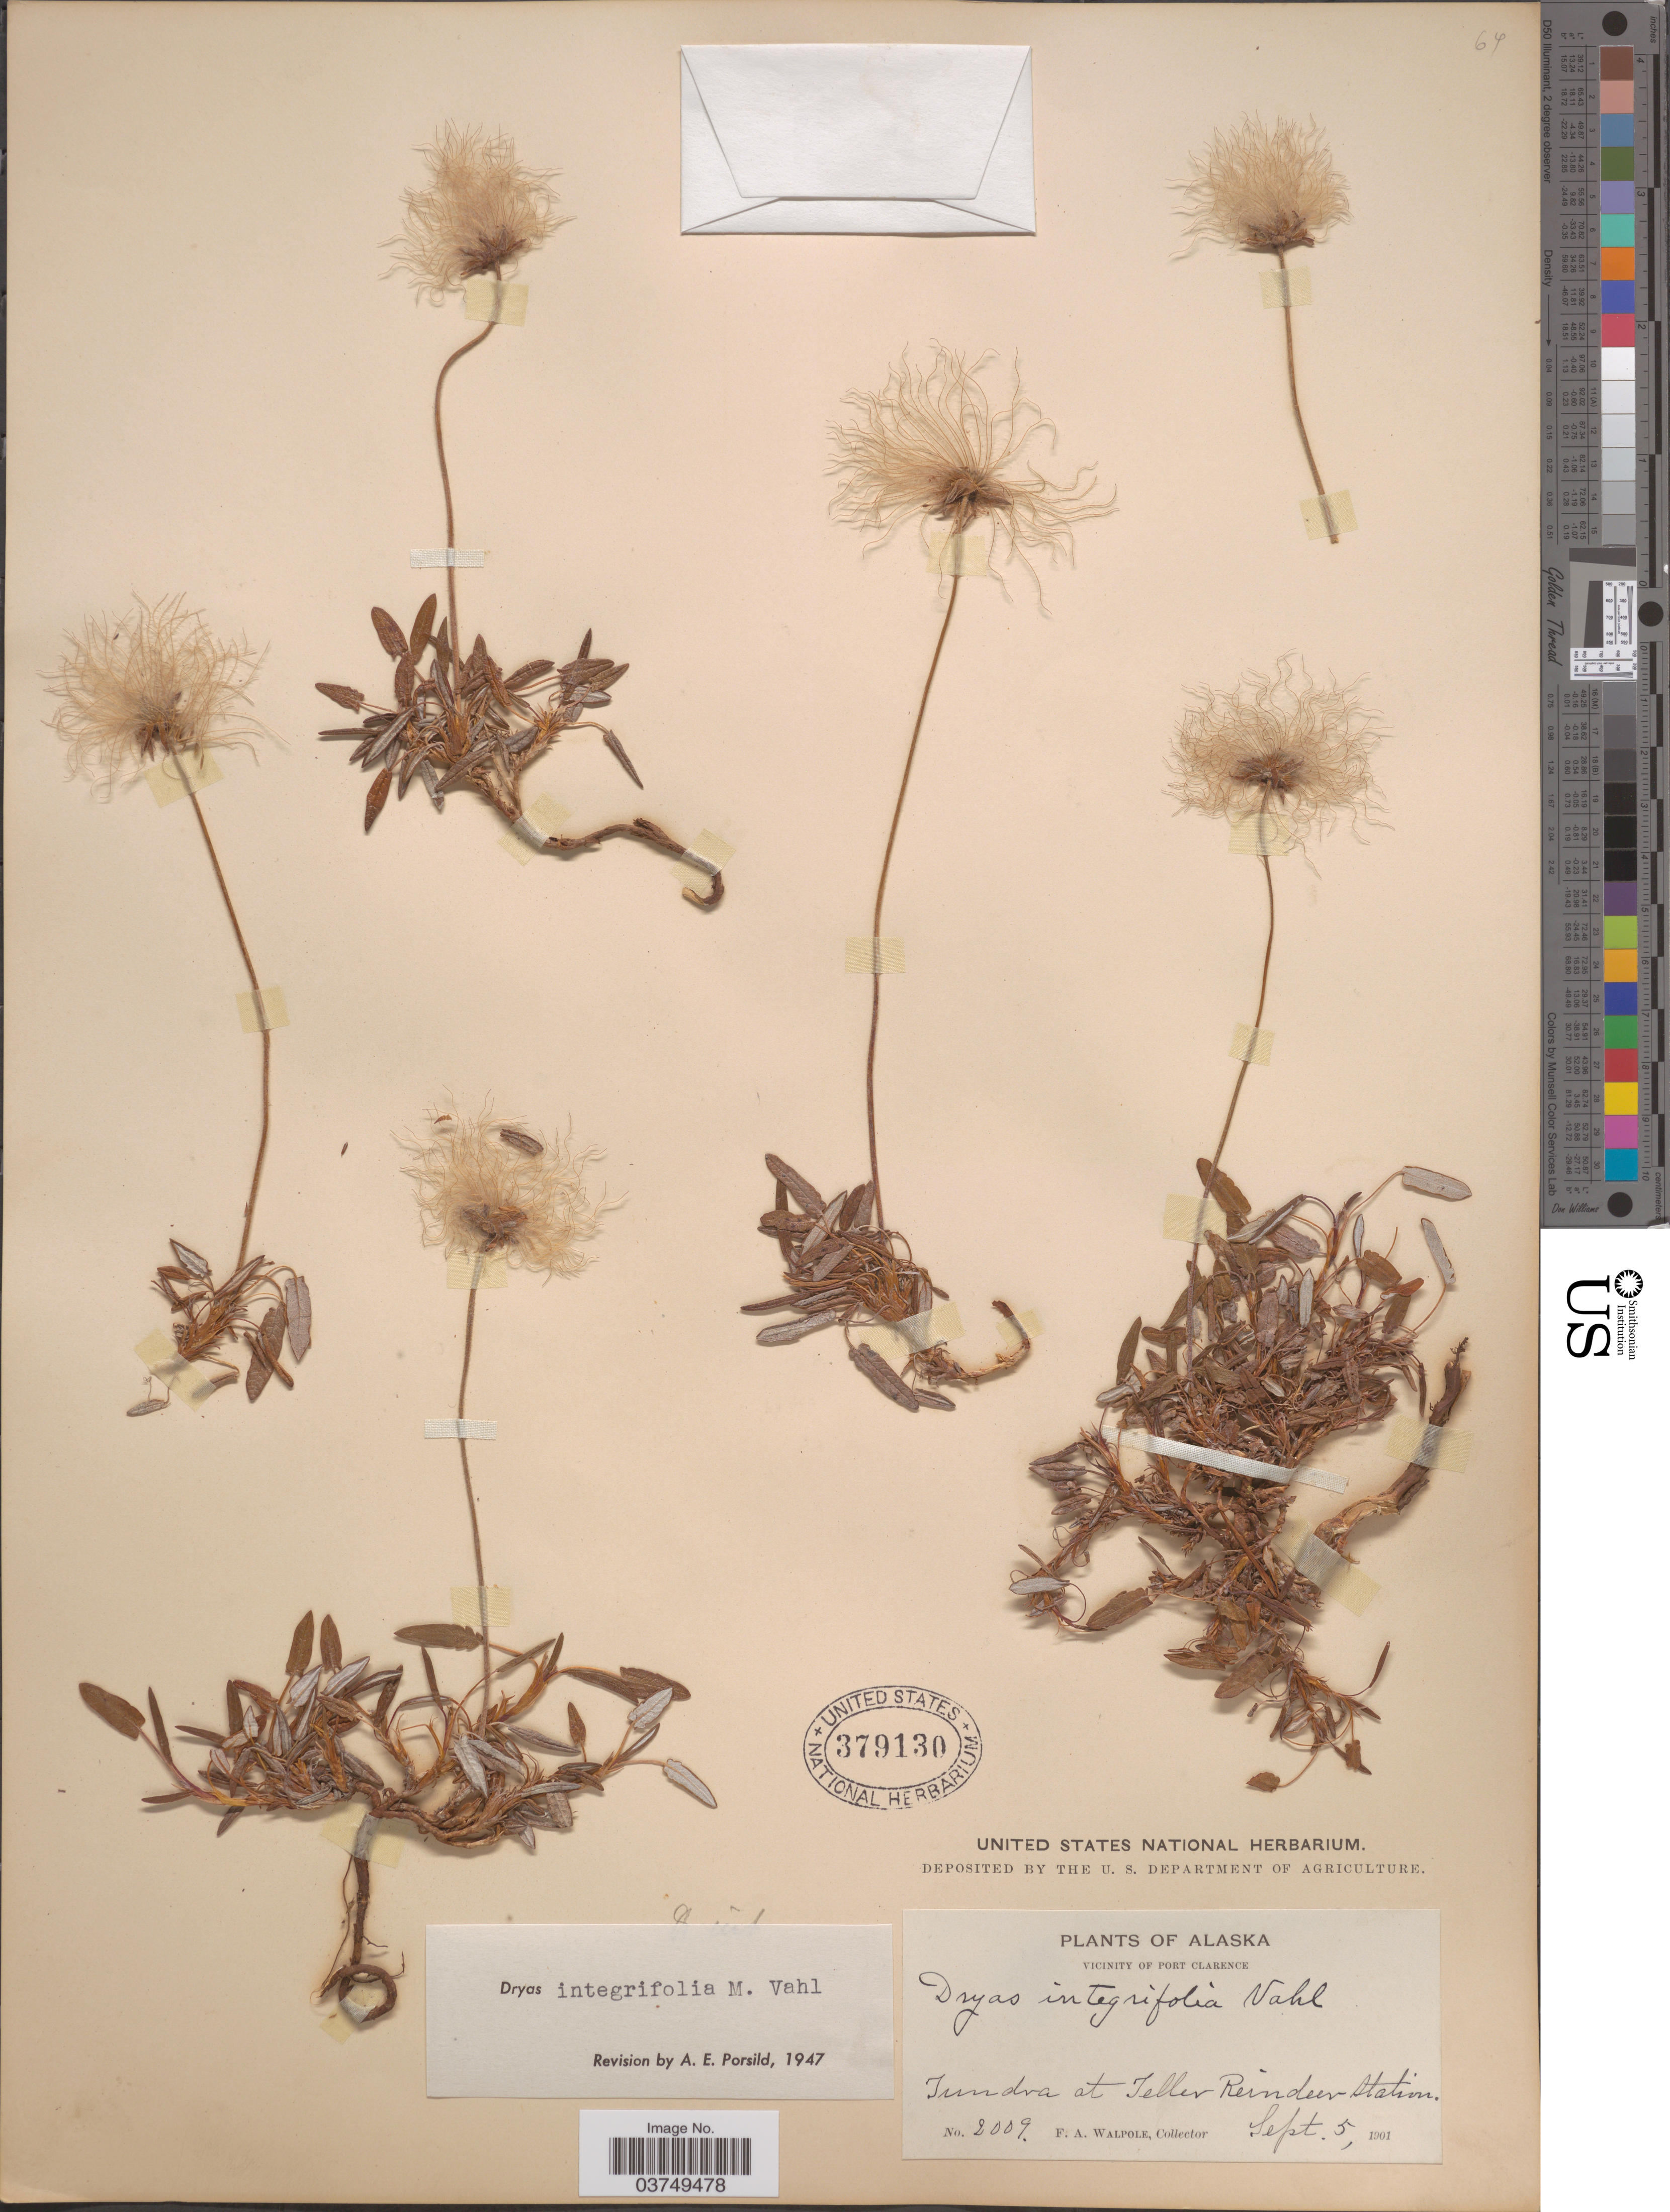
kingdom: Plantae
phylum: Tracheophyta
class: Magnoliopsida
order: Rosales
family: Rosaceae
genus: Dryas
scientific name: Dryas integrifolia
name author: Vahl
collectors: F. Walpole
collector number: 2009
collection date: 1901-09-05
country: United States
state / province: Alaska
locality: Vicinity of Port Clarence. Tundra at Teller Reindeer-Station.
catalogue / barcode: US 379130